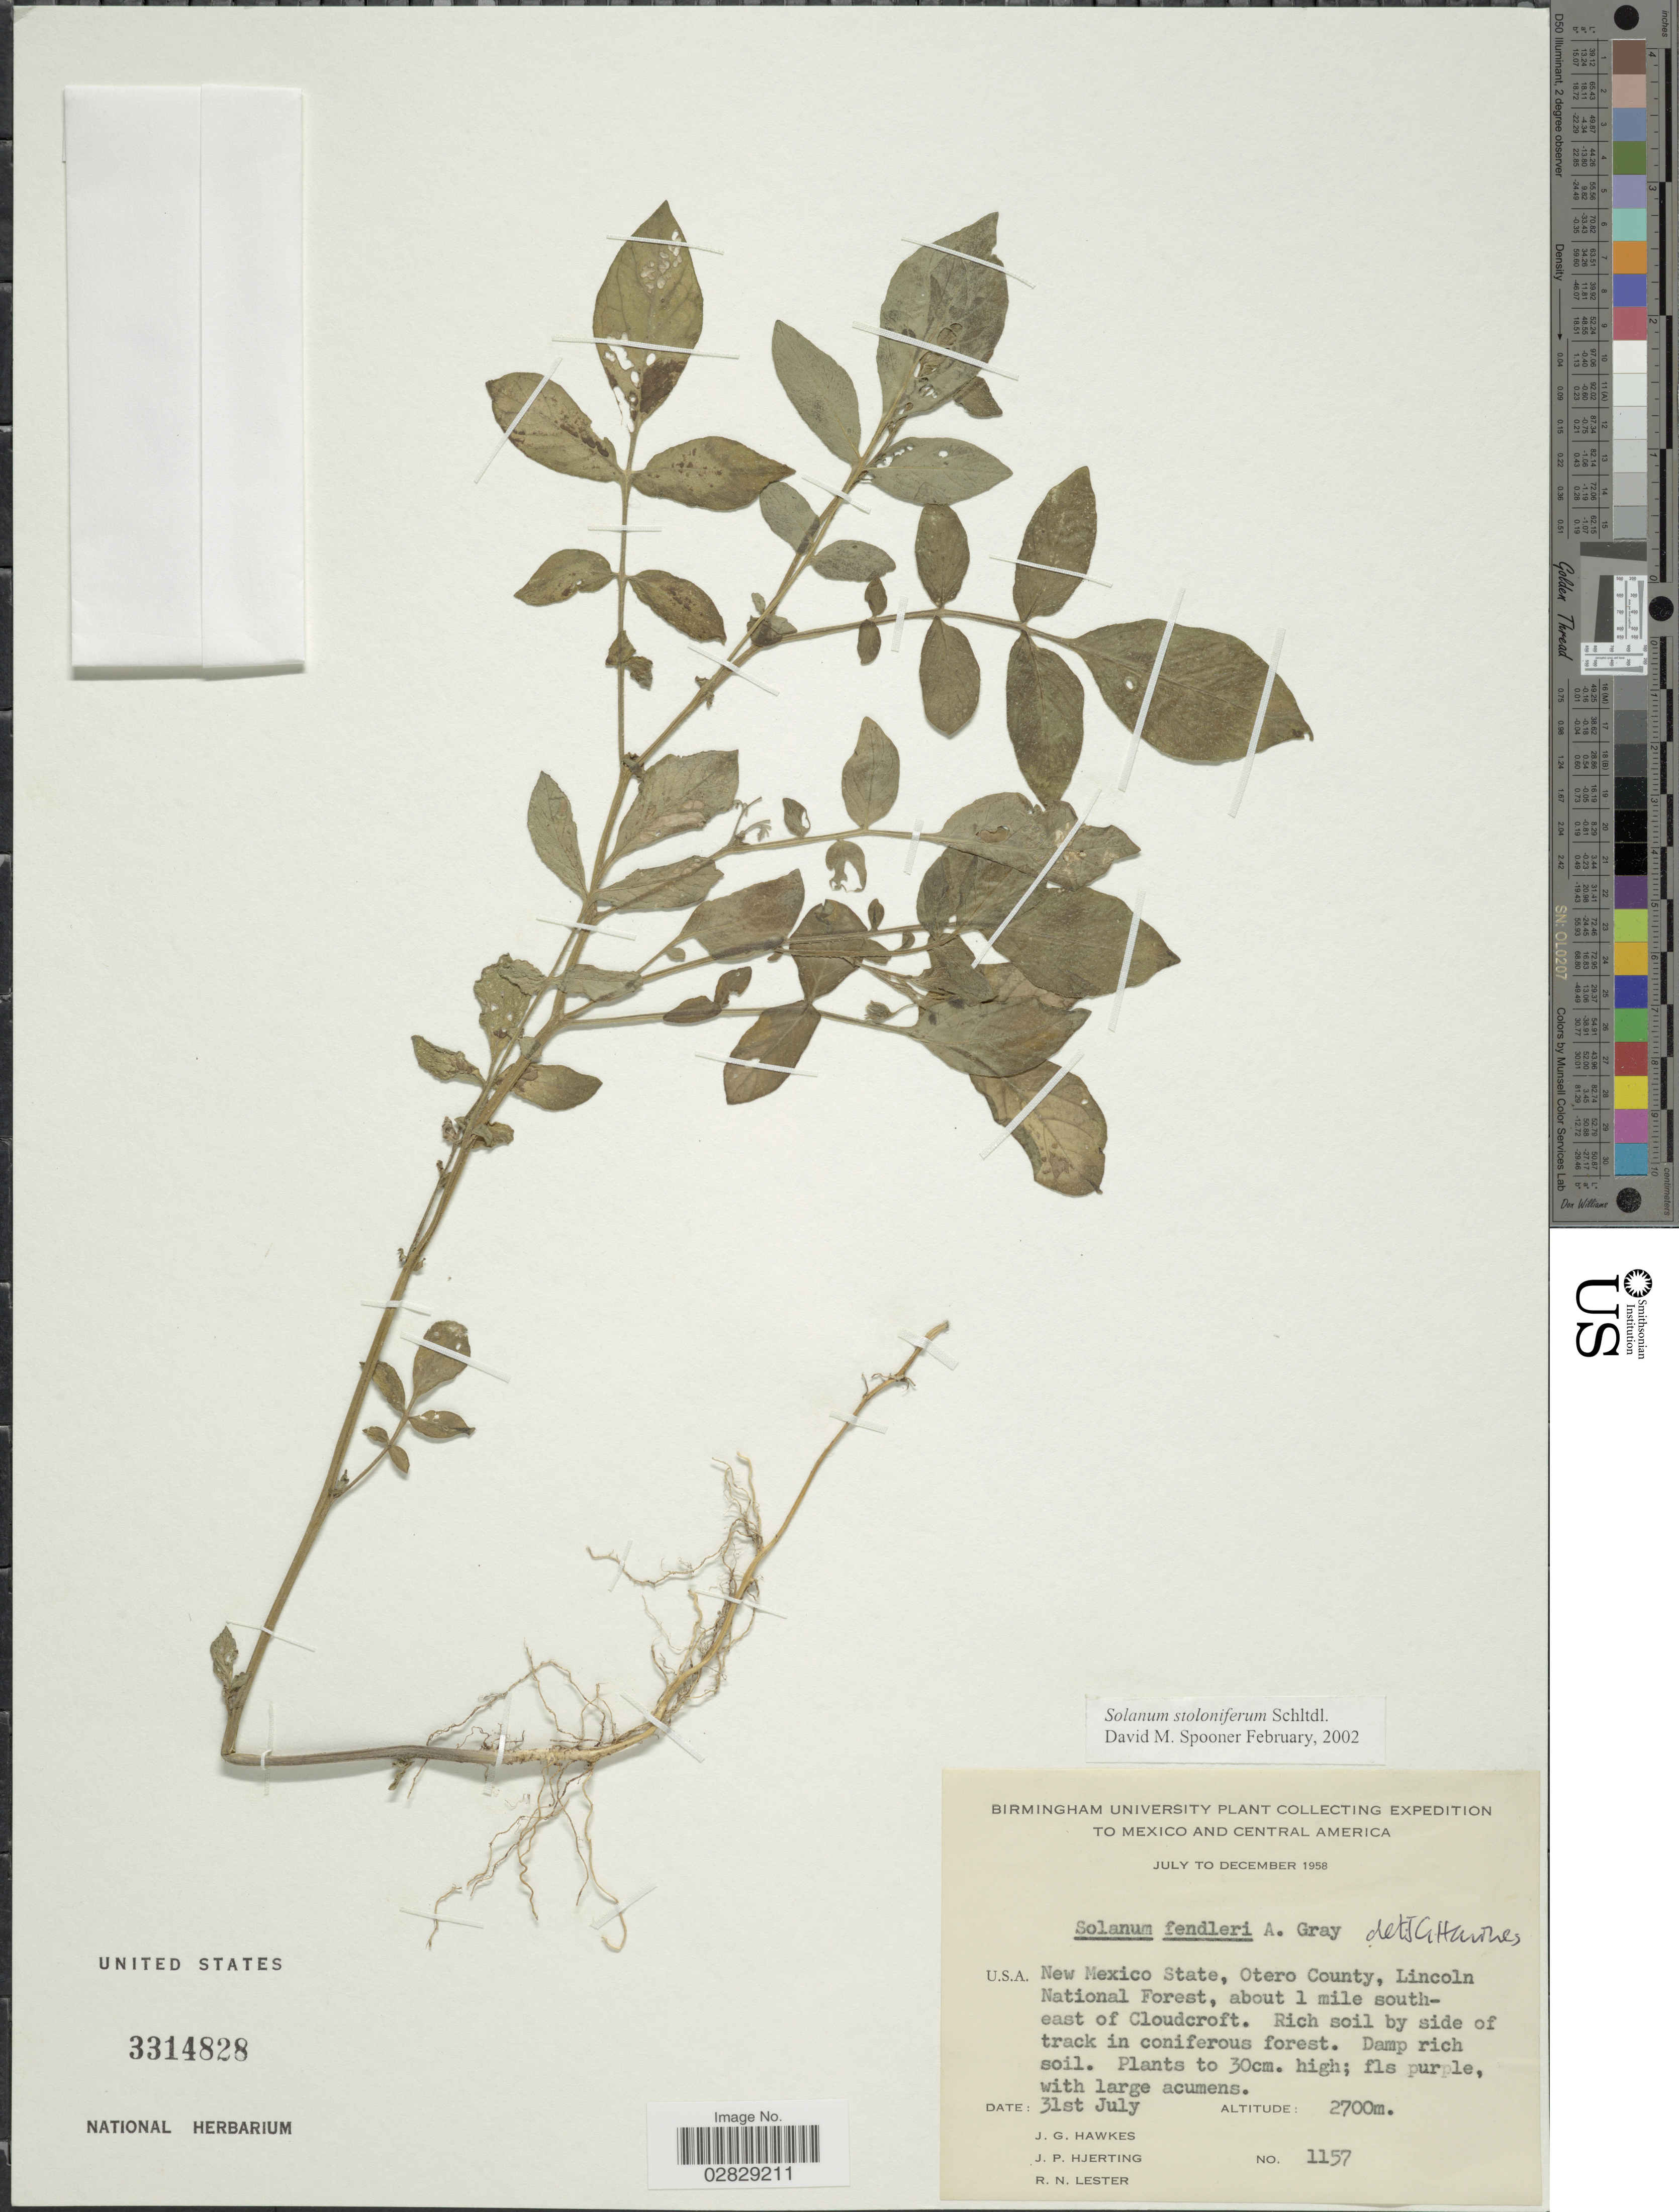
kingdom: Plantae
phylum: Tracheophyta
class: Magnoliopsida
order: Solanales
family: Solanaceae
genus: Solanum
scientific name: Solanum stoloniferum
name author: Schltdl.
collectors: J. Hawkes, J. P. Hjerting & R. Lester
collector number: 1157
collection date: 1958-07-31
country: United States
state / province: New Mexico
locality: Otero County, Lincoln National Forest, about 1 mile south-east of Cloudcroft.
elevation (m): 2700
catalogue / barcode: US 3314828